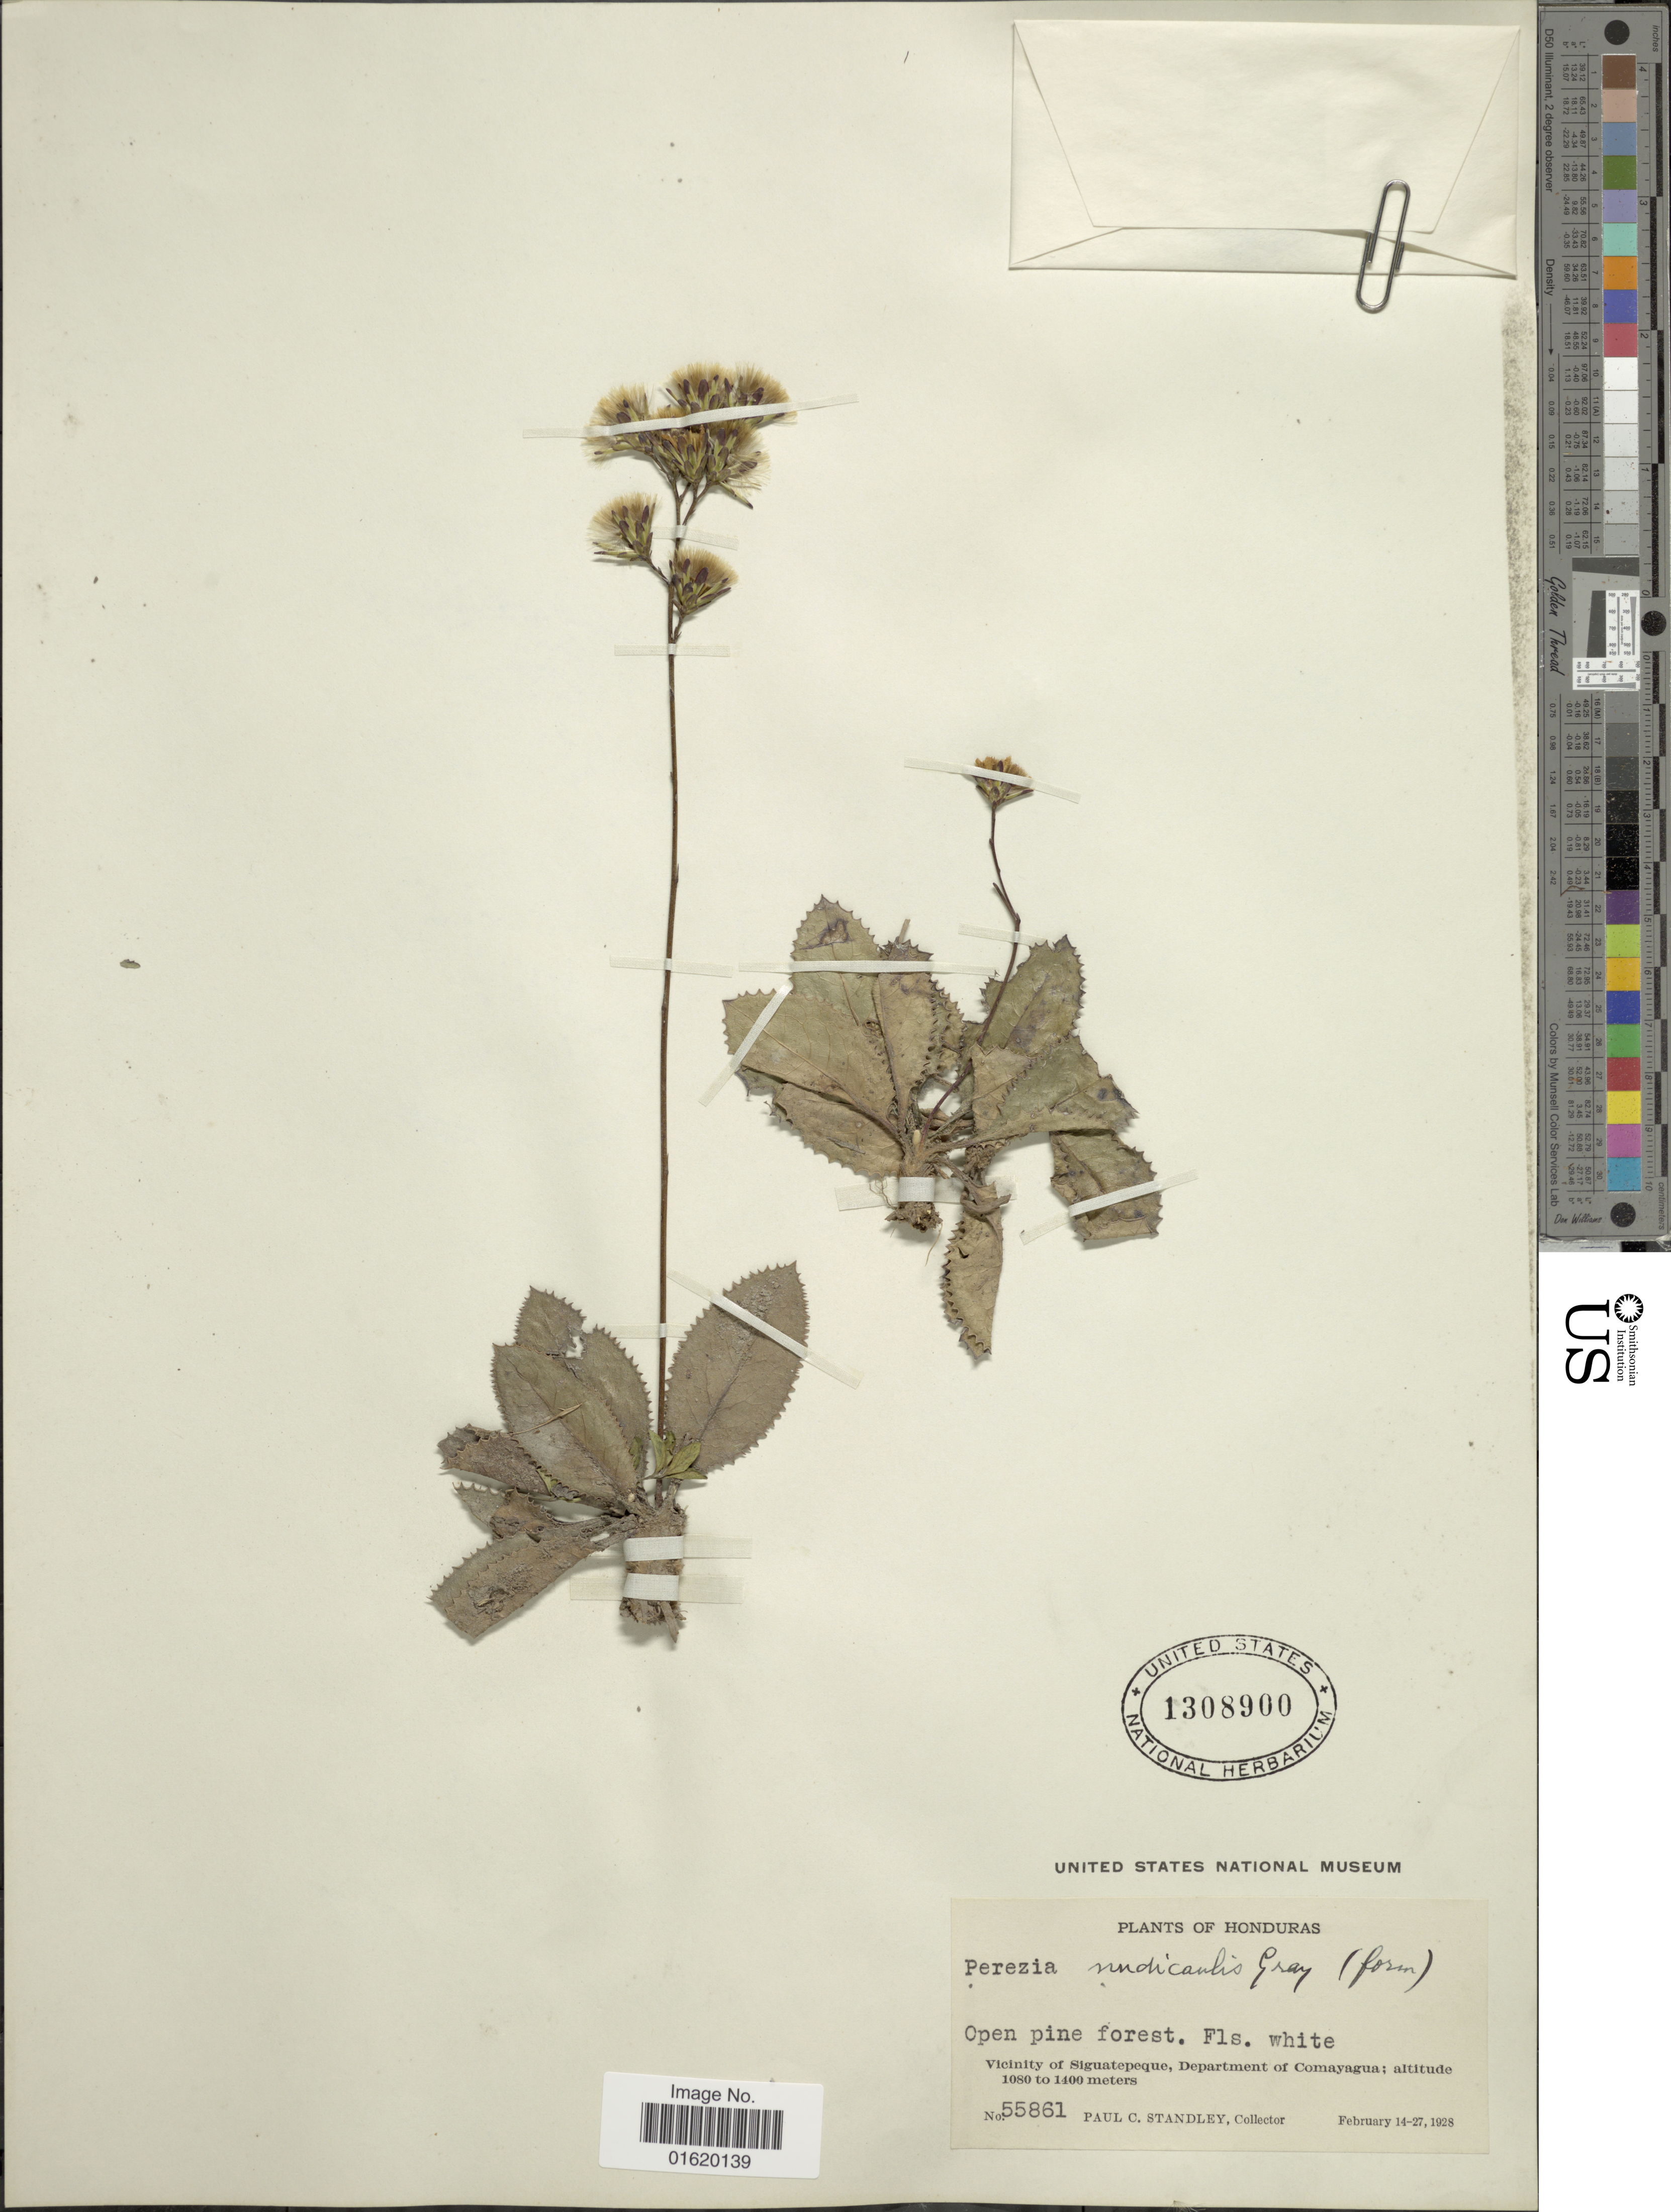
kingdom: Plantae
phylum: Tracheophyta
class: Magnoliopsida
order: Asterales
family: Asteraceae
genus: Acourtia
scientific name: Acourtia nudicaulis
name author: (A. Gray) B.L. Turner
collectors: P. C. Standley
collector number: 55861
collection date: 1928-02-14/1928-02-27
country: Honduras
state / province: Comayagua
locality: Open pine forest, Vicinity of Siguatepeque, department of Comayagua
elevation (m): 1080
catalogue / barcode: US 1308900